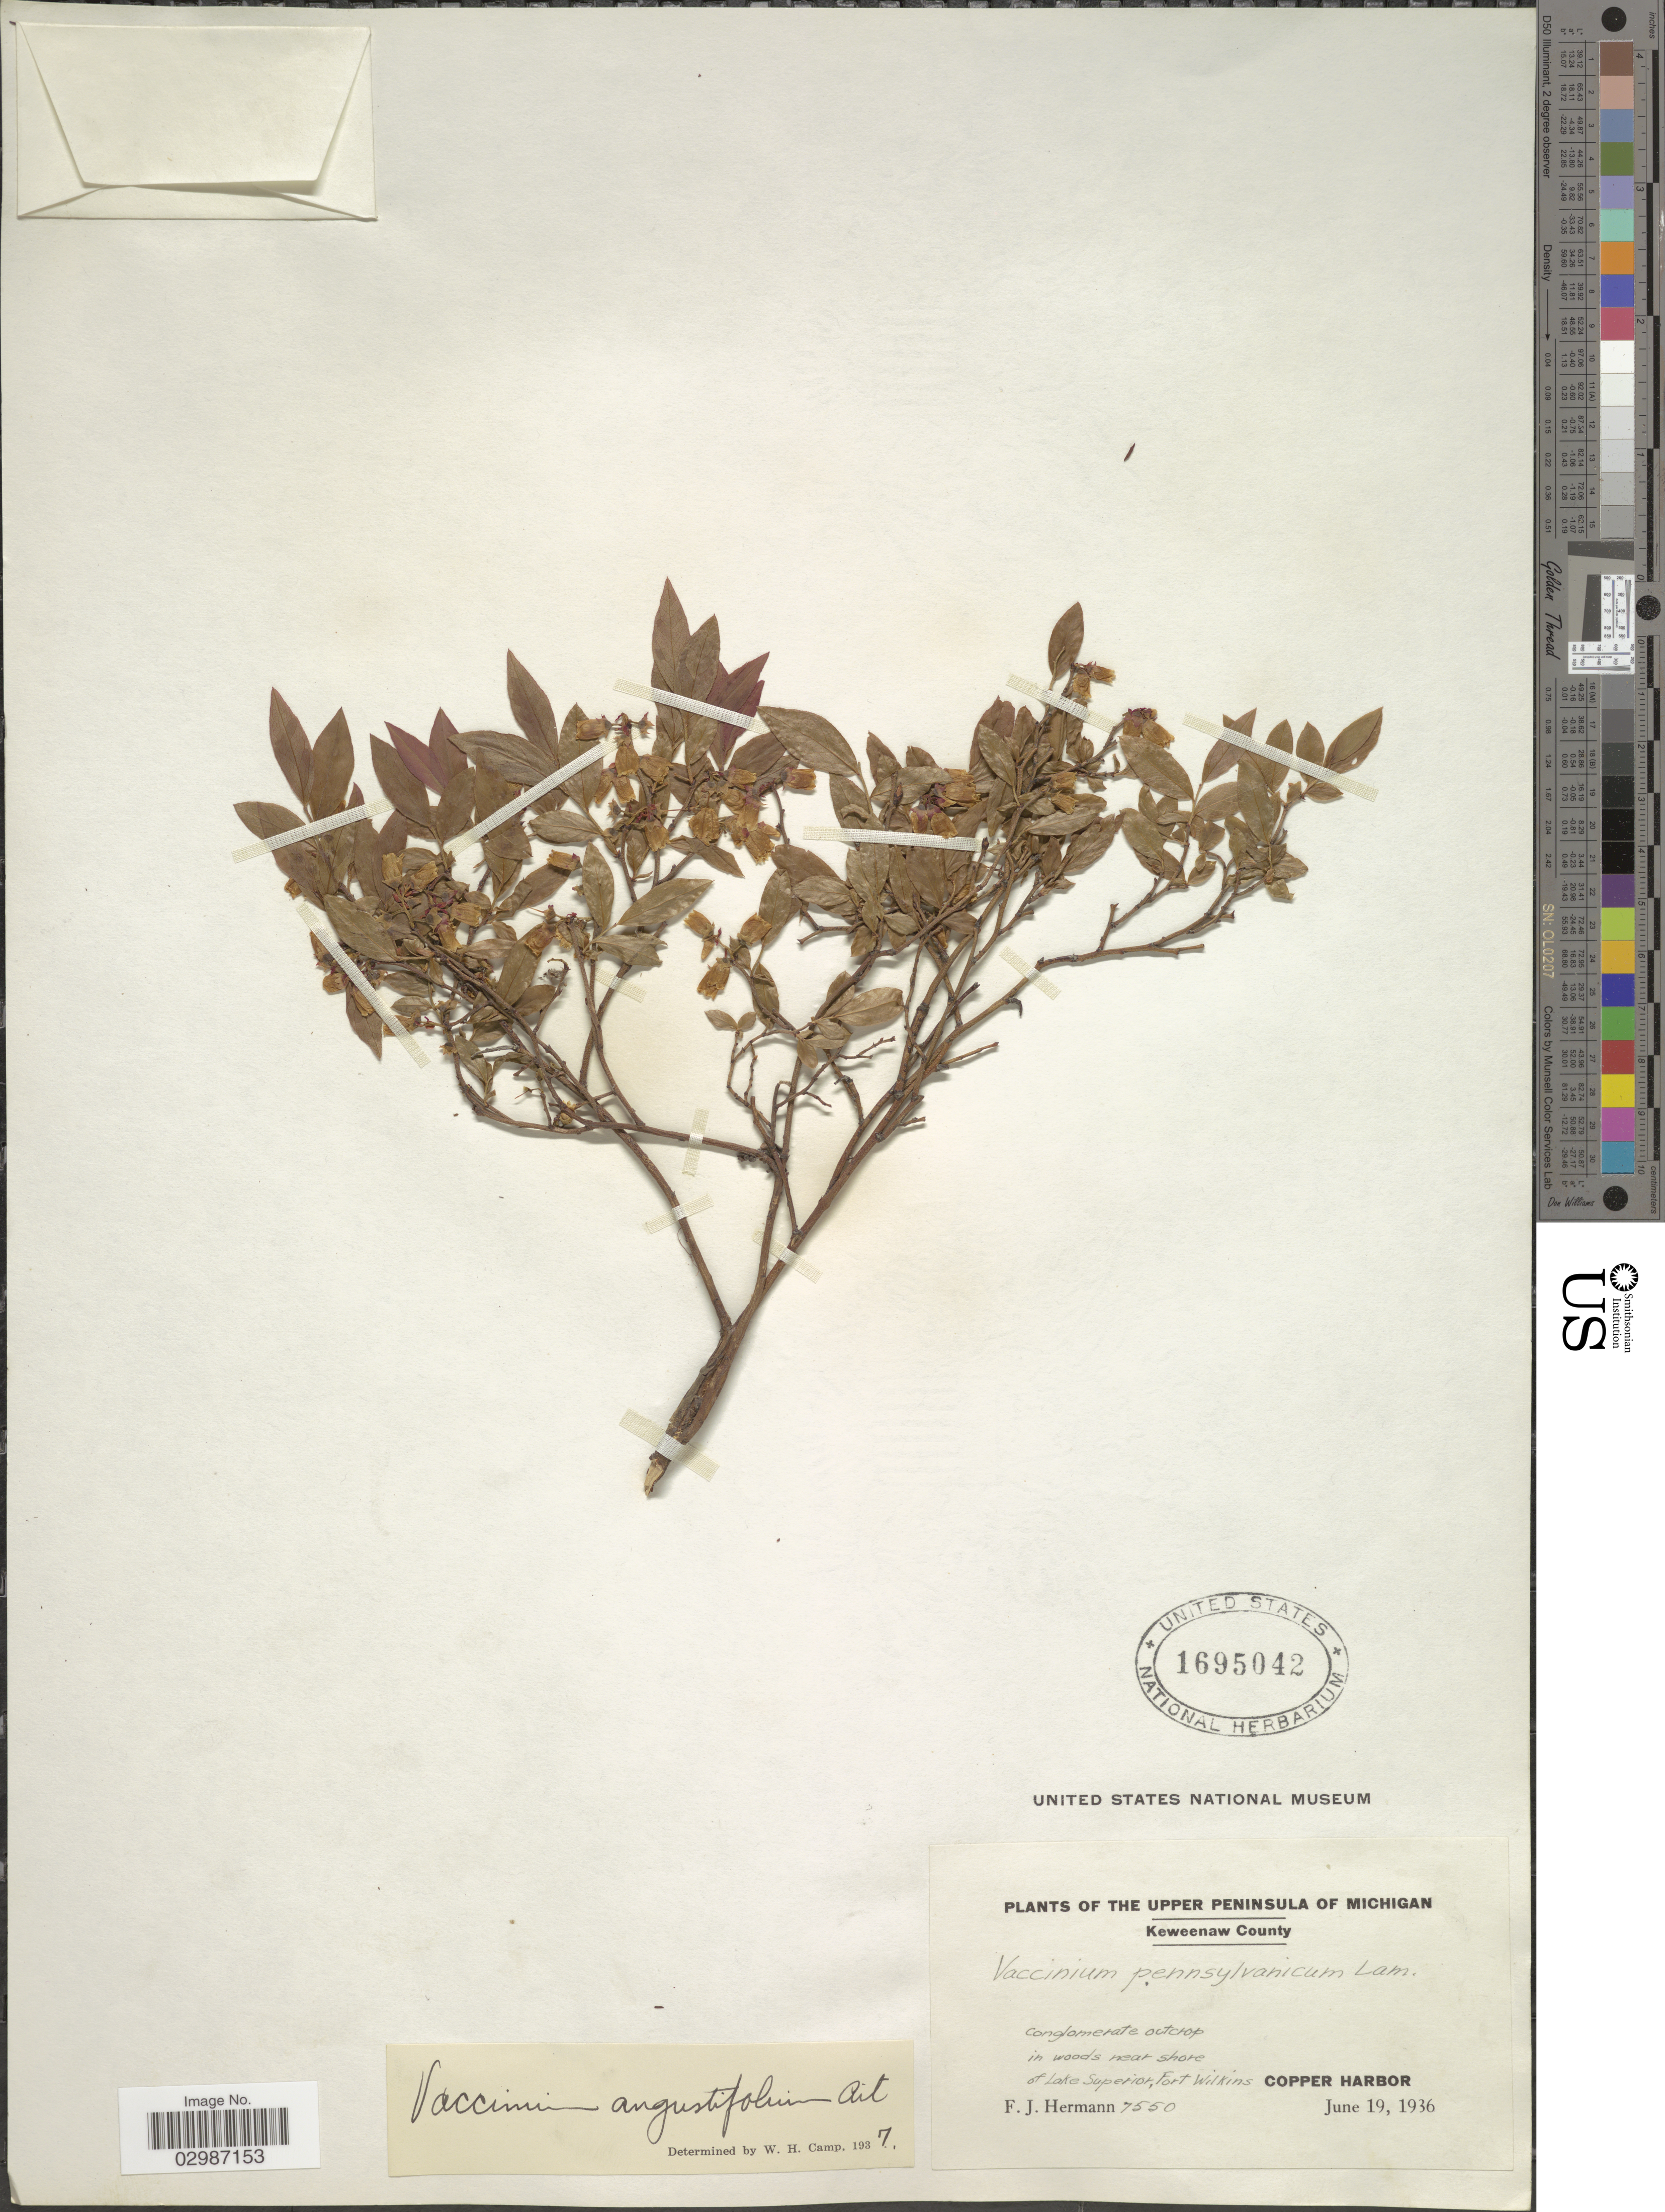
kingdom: Plantae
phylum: Tracheophyta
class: Magnoliopsida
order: Ericales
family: Ericaceae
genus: Vaccinium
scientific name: Vaccinium angustifolium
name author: Aiton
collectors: F. J. Hermann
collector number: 7550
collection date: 1936-06-19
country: United States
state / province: Michigan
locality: Upper Peninsula of Michigan. Keweenaw County. In woods near shore of Lake Superior, Fort Wilkins. Copper Harbor.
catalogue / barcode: US 1695042